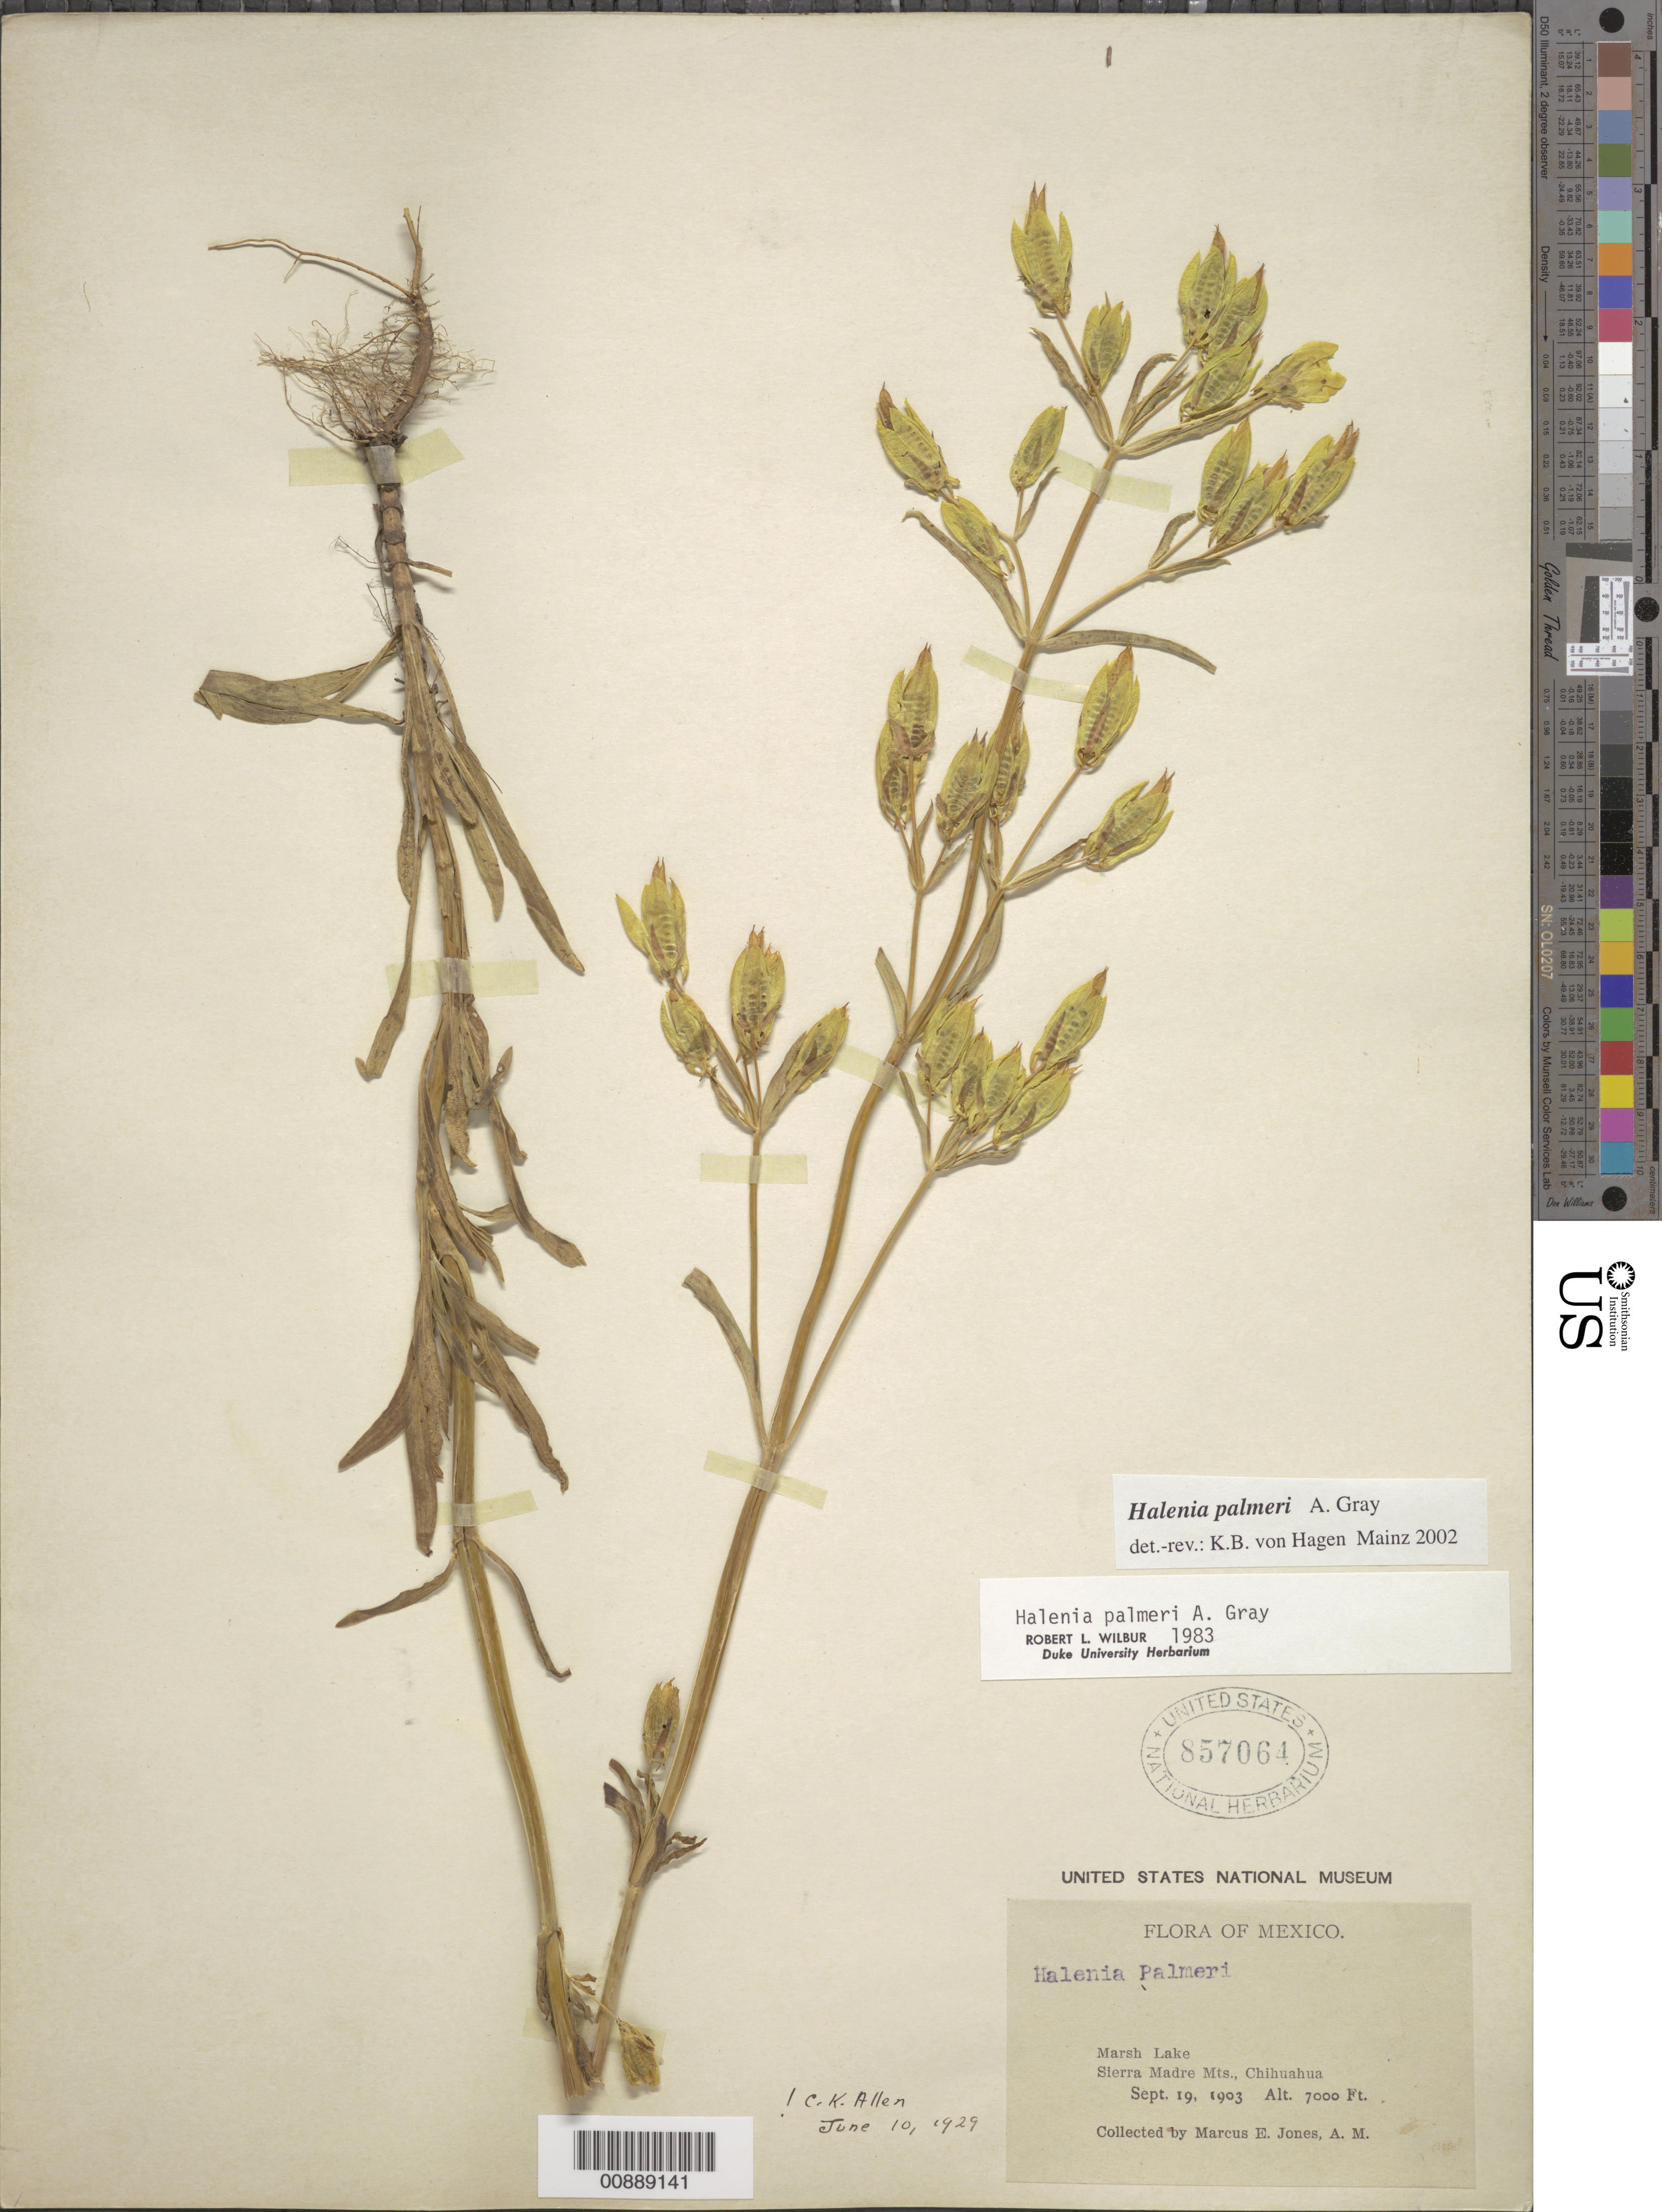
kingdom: Plantae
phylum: Tracheophyta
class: Magnoliopsida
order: Gentianales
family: Gentianaceae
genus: Halenia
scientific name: Halenia palmeri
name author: A. Gray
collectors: M. E. Jones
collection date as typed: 19 Sep 1903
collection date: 1903-09-19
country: Mexico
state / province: Chihuahua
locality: Marsh Lake, Sierra Madre Mts., Chihuahua.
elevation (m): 2134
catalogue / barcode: US 857064